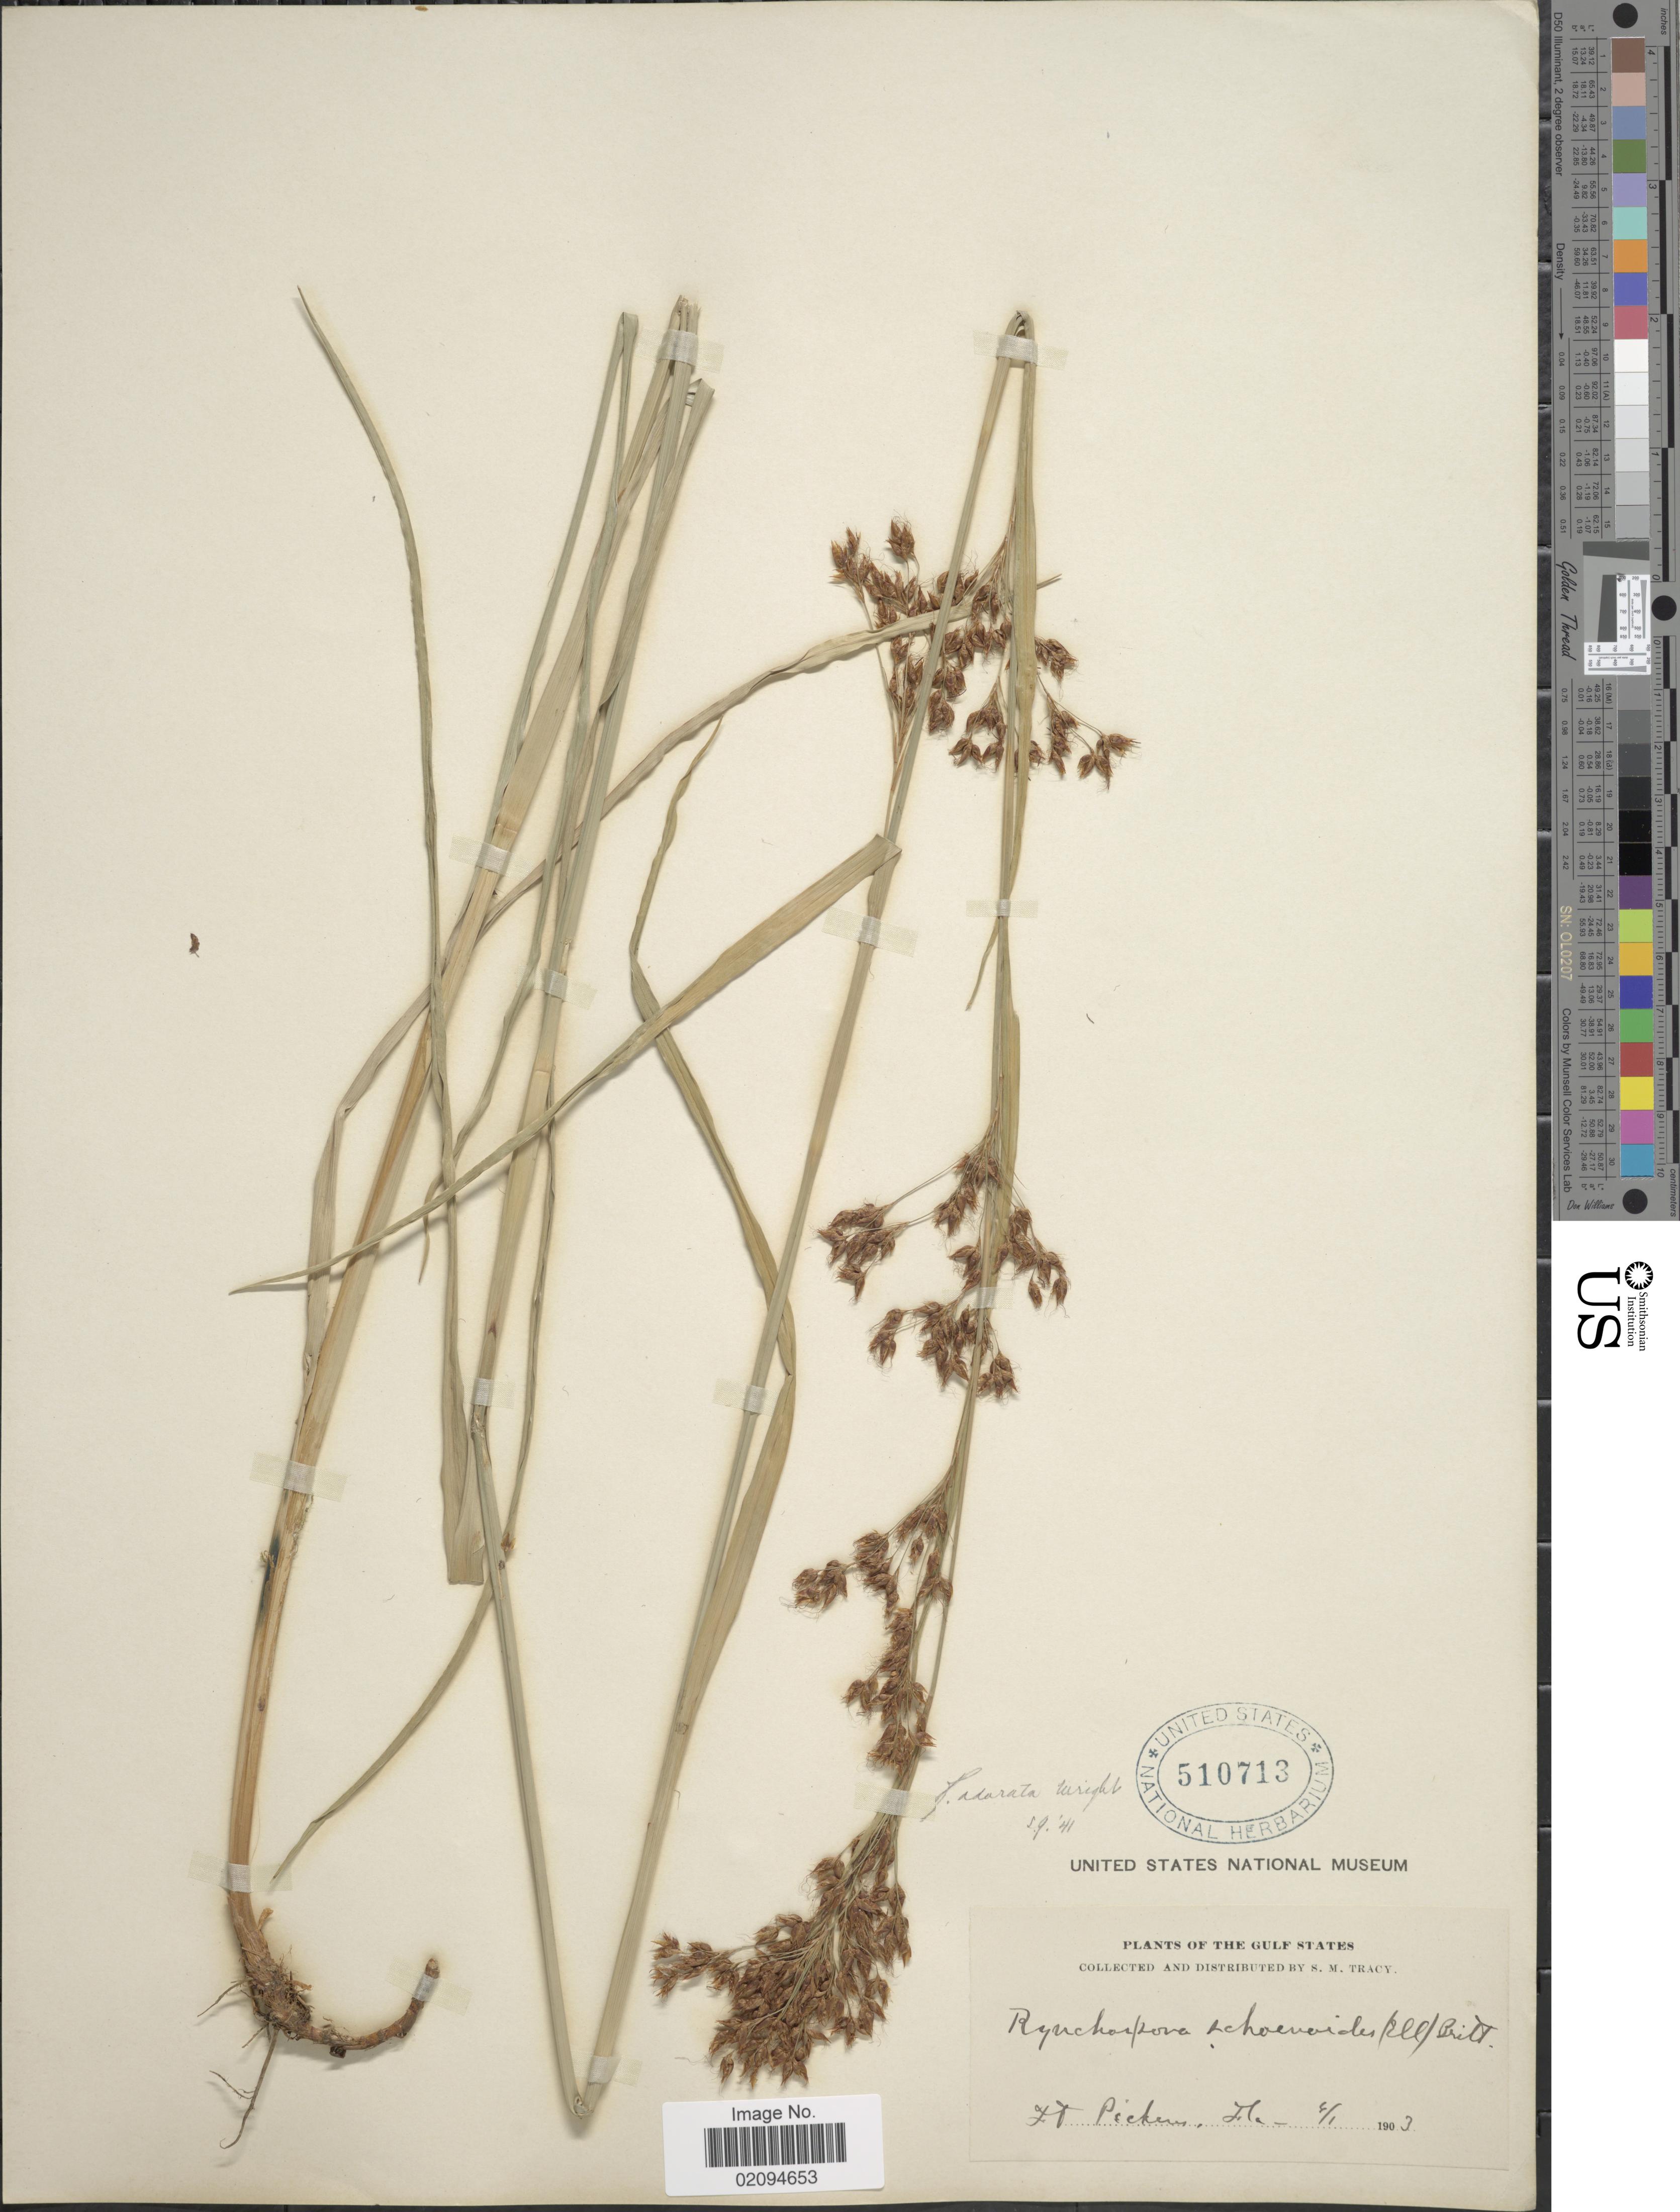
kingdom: Plantae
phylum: Tracheophyta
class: Liliopsida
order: Poales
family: Cyperaceae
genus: Rhynchospora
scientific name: Rhynchospora odorata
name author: C. Wright ex Griseb.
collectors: S. M. Tracy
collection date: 1903-01-04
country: United States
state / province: Florida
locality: The Gulf States, Ft. Pickens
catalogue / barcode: US 510713